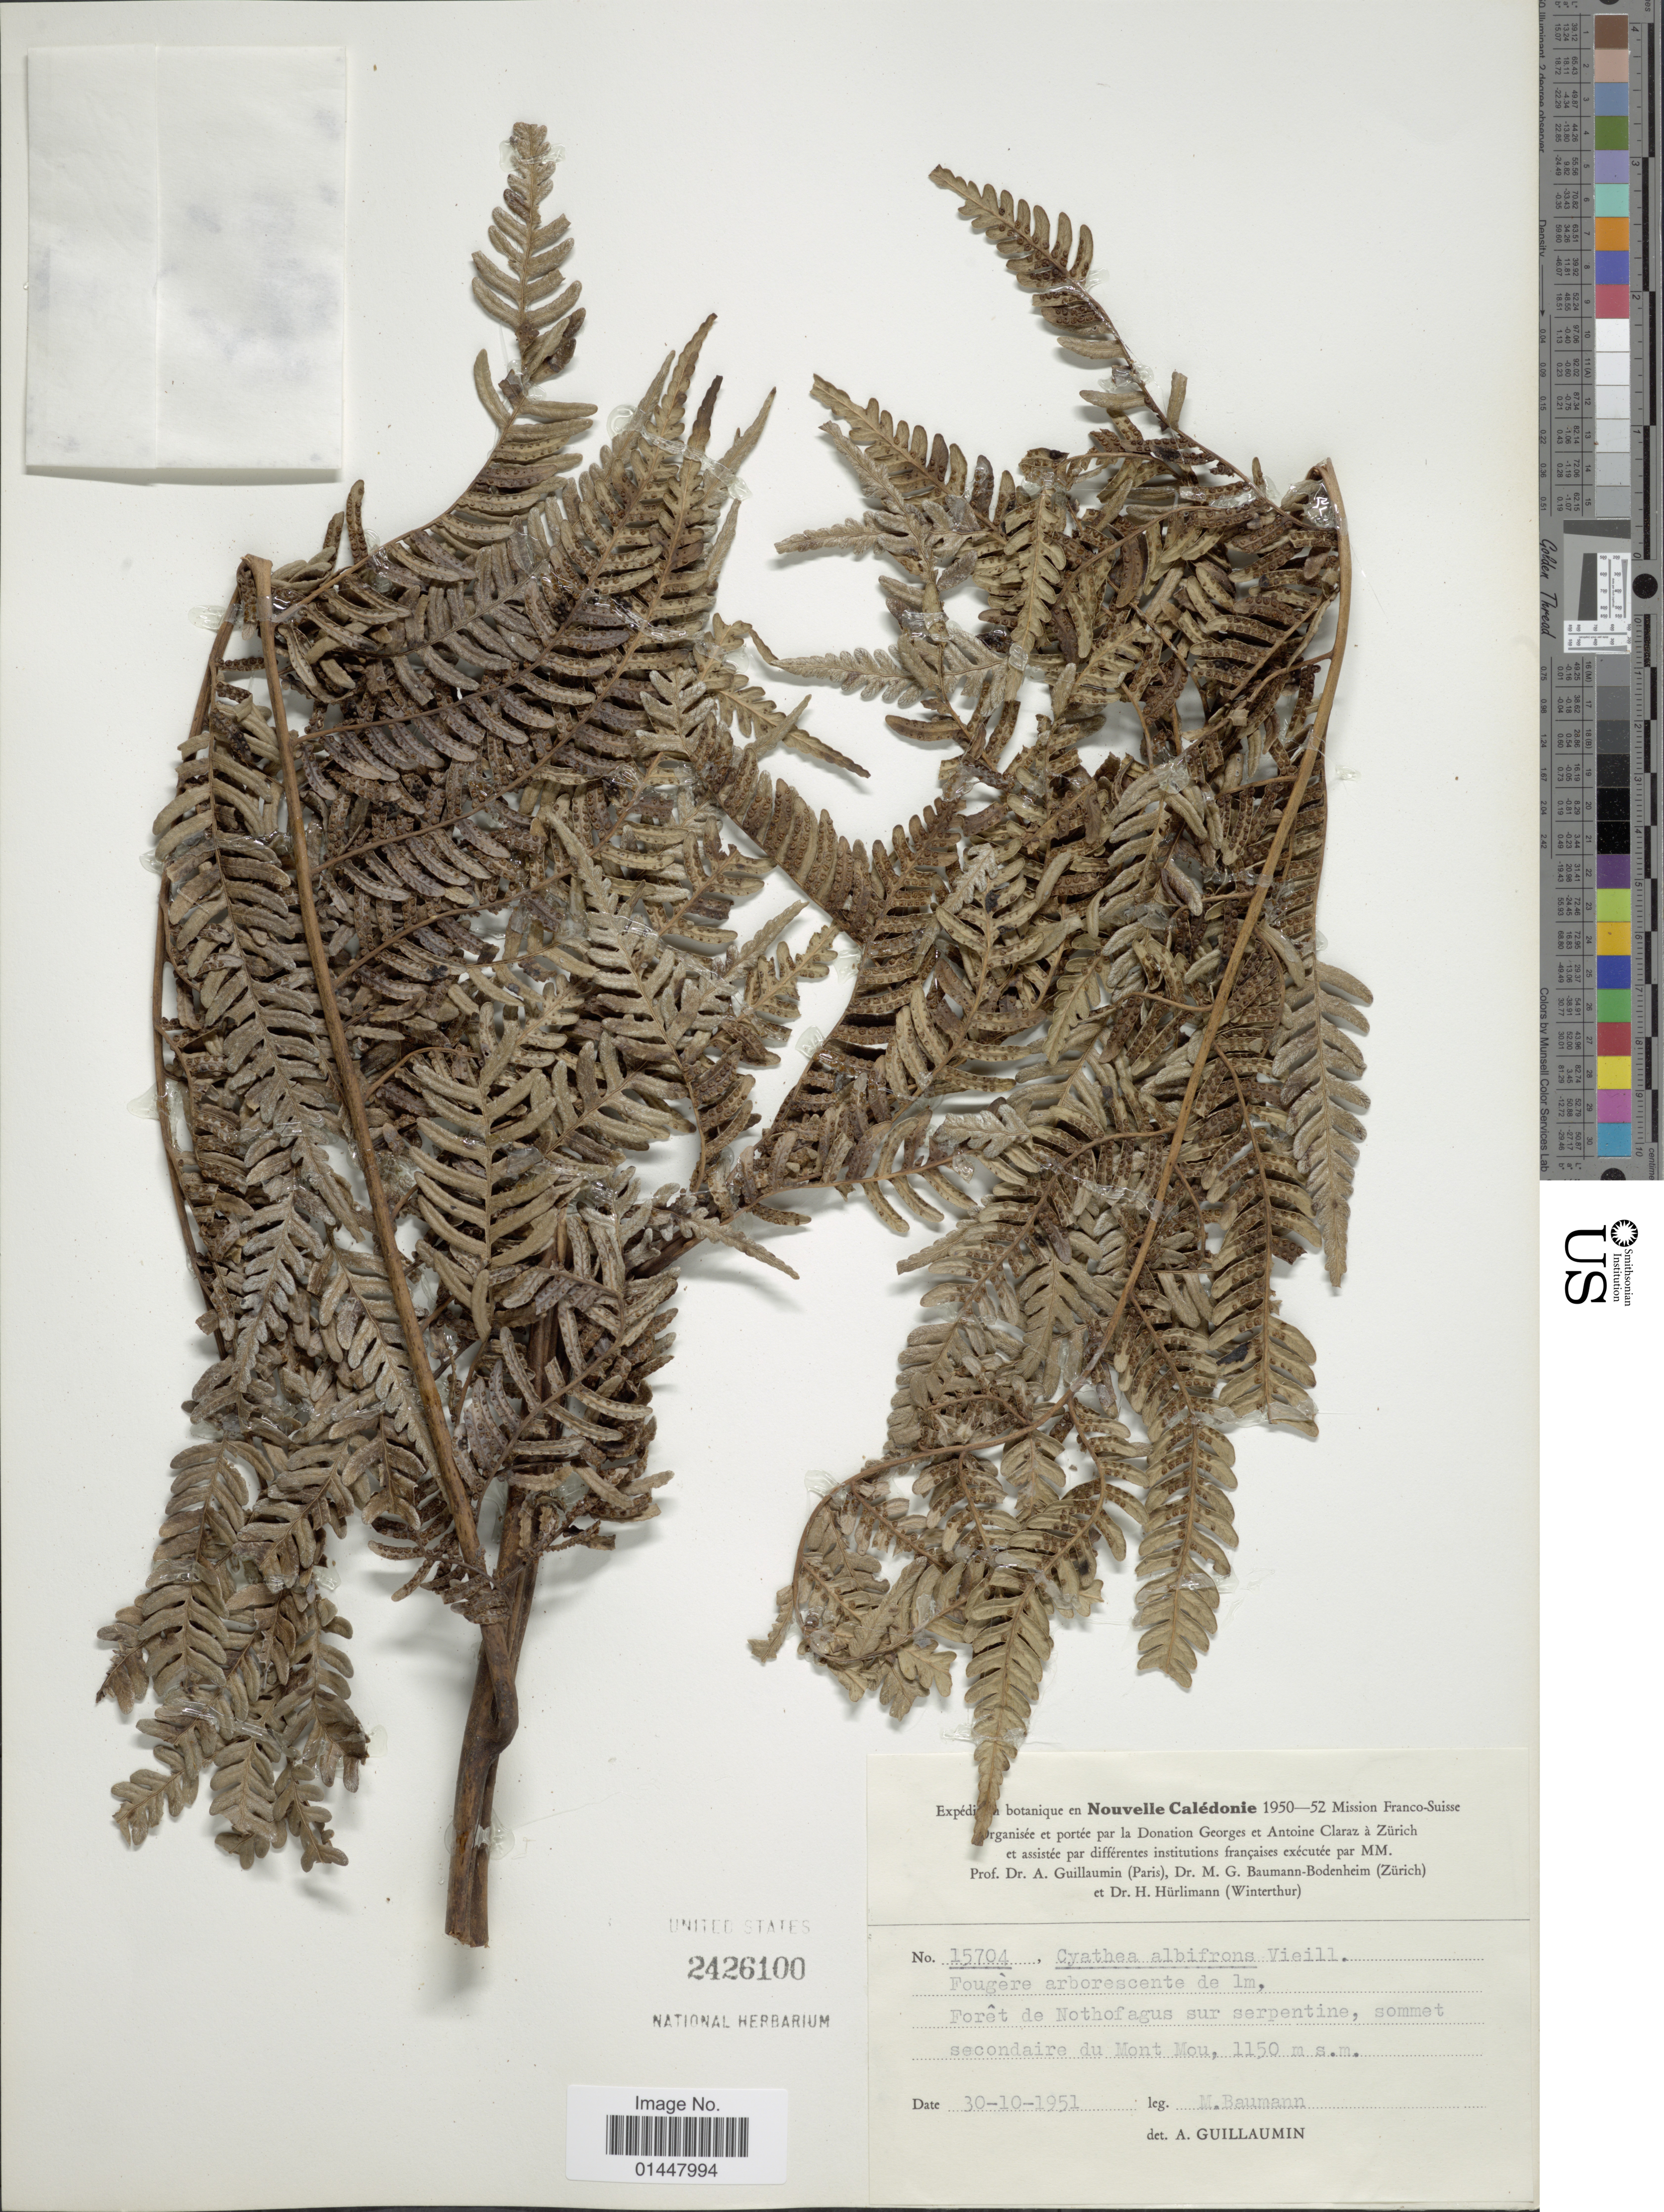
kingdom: Plantae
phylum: Tracheophyta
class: Polypodiopsida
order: Cyatheales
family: Cyatheaceae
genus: Sphaeropteris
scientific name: Sphaeropteris albifrons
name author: (Vieill. ex E. Fourn.) R.M. Tryon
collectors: M. Baumann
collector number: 15704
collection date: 1951-10-30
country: New Caledonia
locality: Foret de Nothofagus sur serpentine, sommet secondaire du Mont Mou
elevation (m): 1150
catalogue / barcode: US 2426100